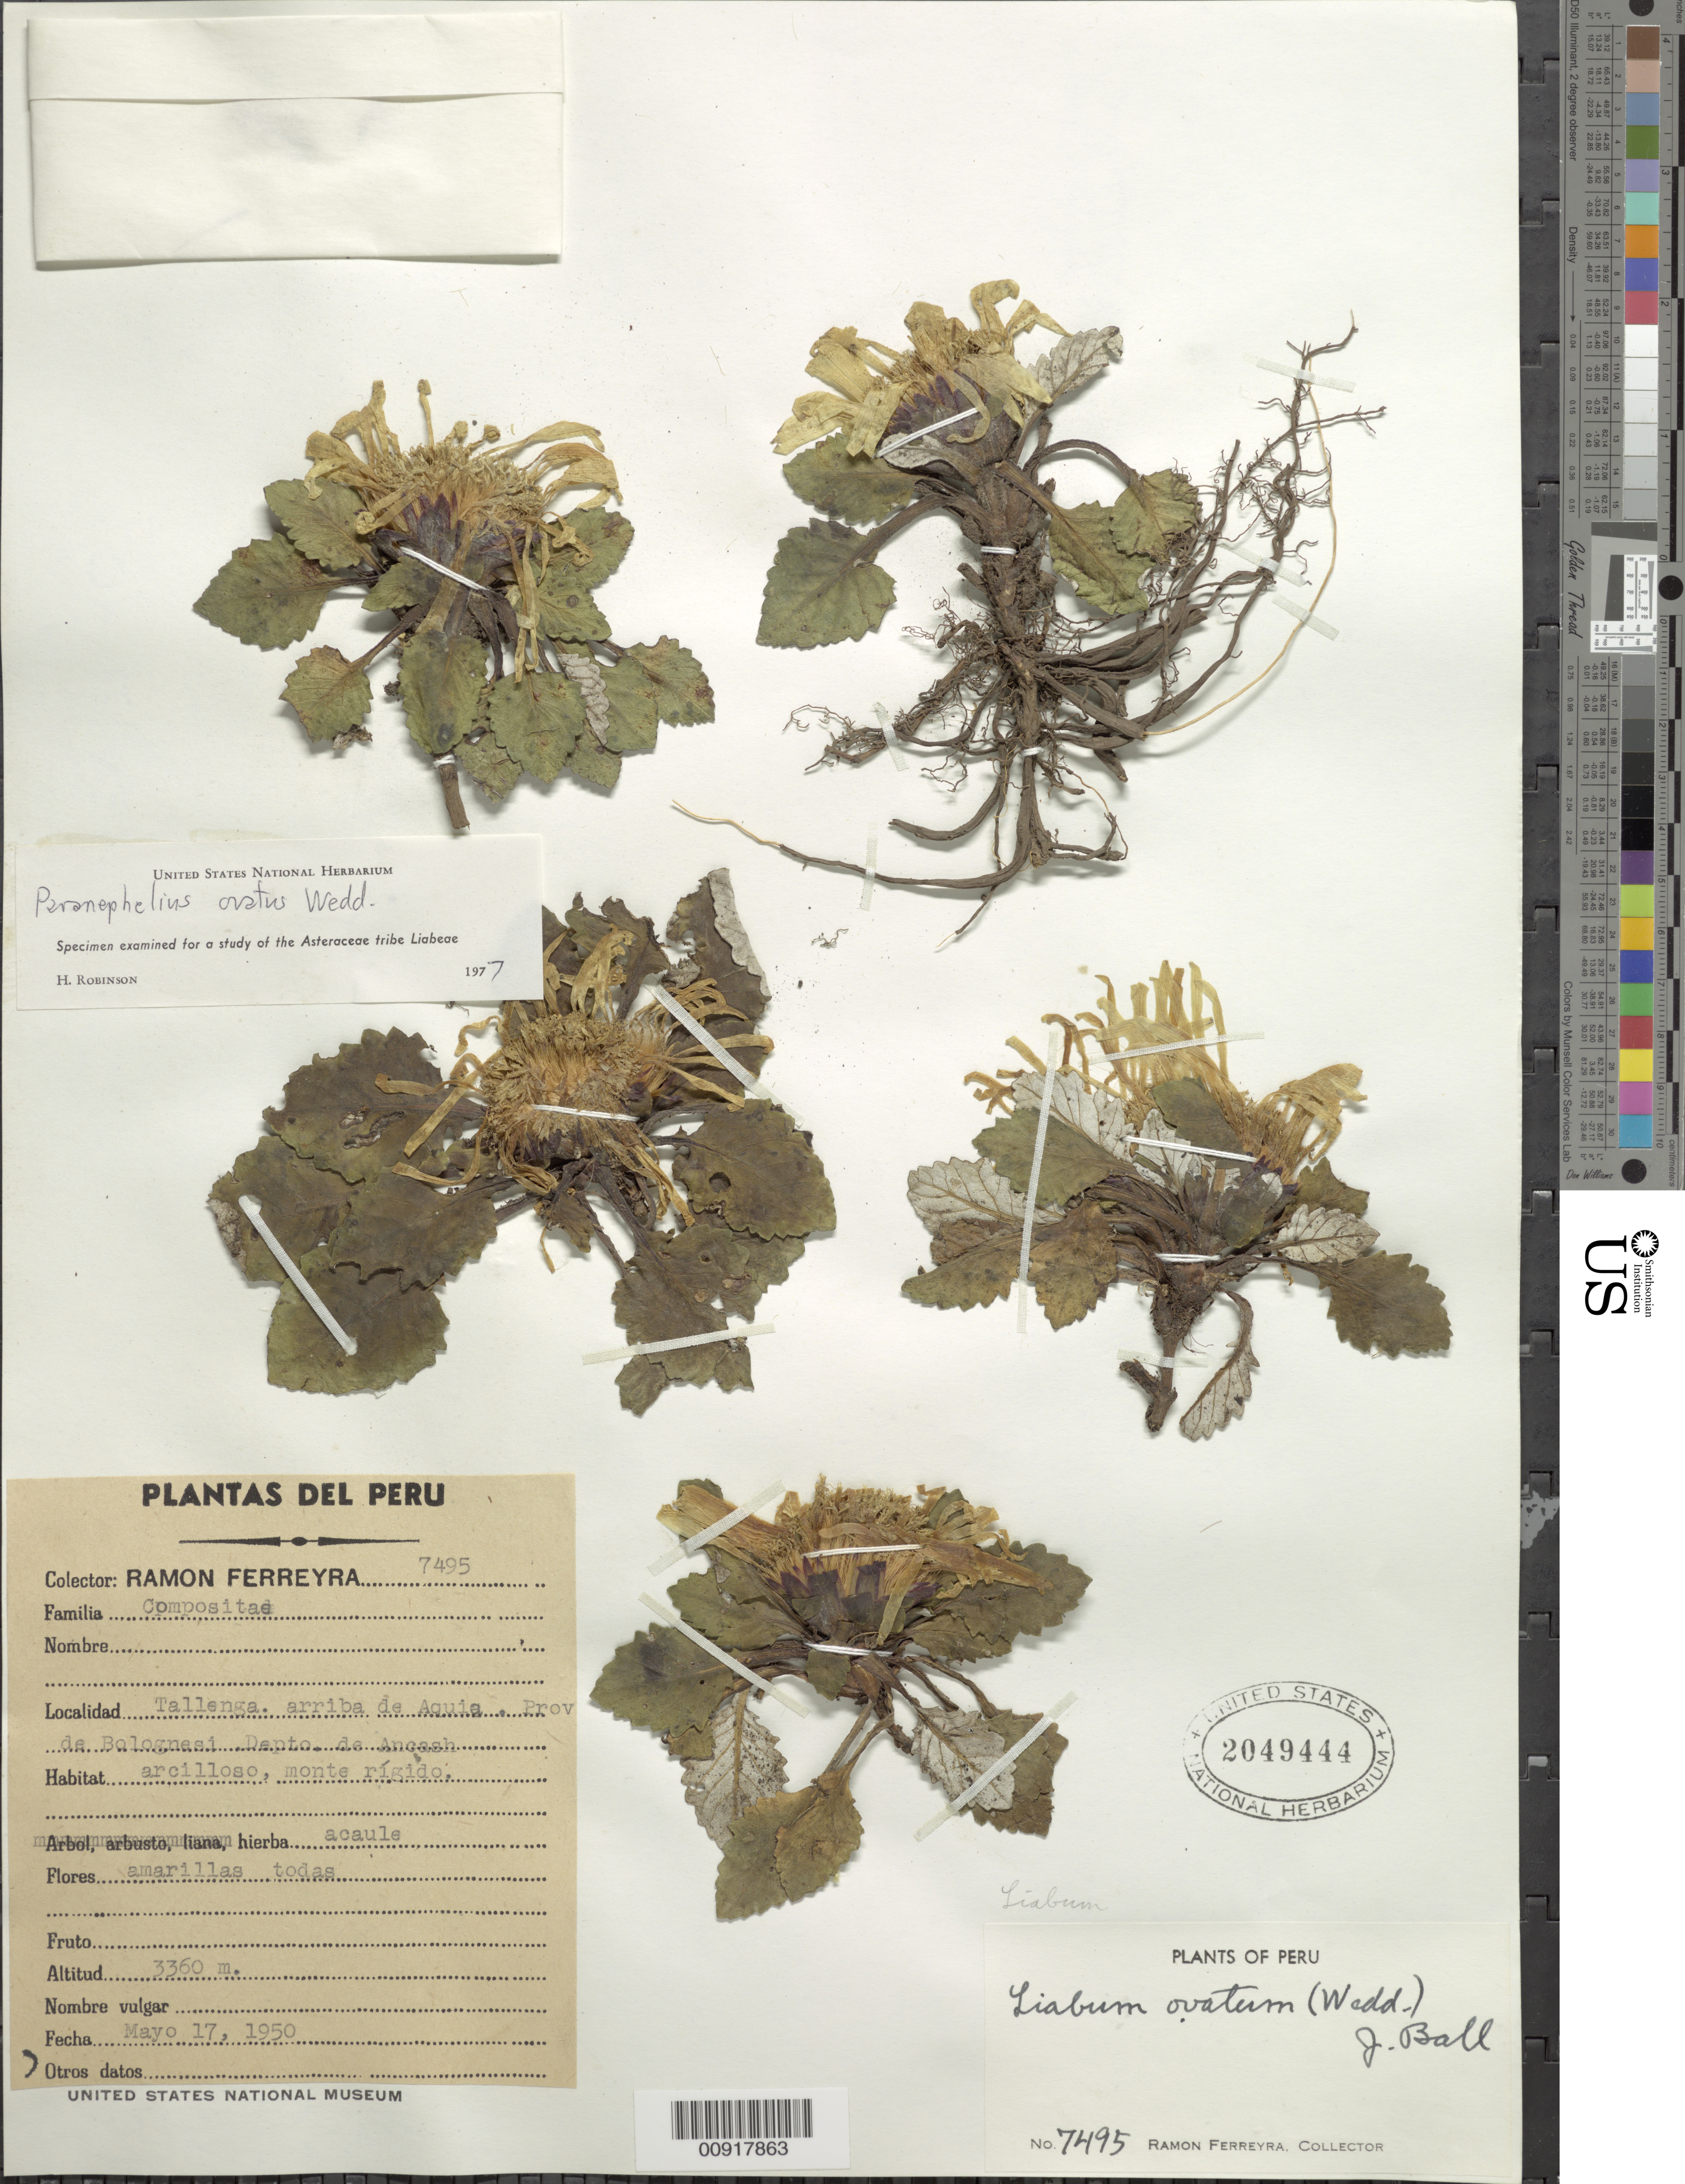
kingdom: Plantae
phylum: Tracheophyta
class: Magnoliopsida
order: Asterales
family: Asteraceae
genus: Paranephelius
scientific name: Paranephelius ovatus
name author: A. Gray ex Wedd.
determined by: Robinson, Harold E., (US)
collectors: R. A. Ferreyra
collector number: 7495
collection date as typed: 17 May 1950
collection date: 1950-05-17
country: Peru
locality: Prov. Bolognesi, Dpto. Ancash, Tallenga, arriba de Aquia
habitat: Arcilloso, monte rígido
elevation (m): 3360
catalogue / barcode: US 2049444